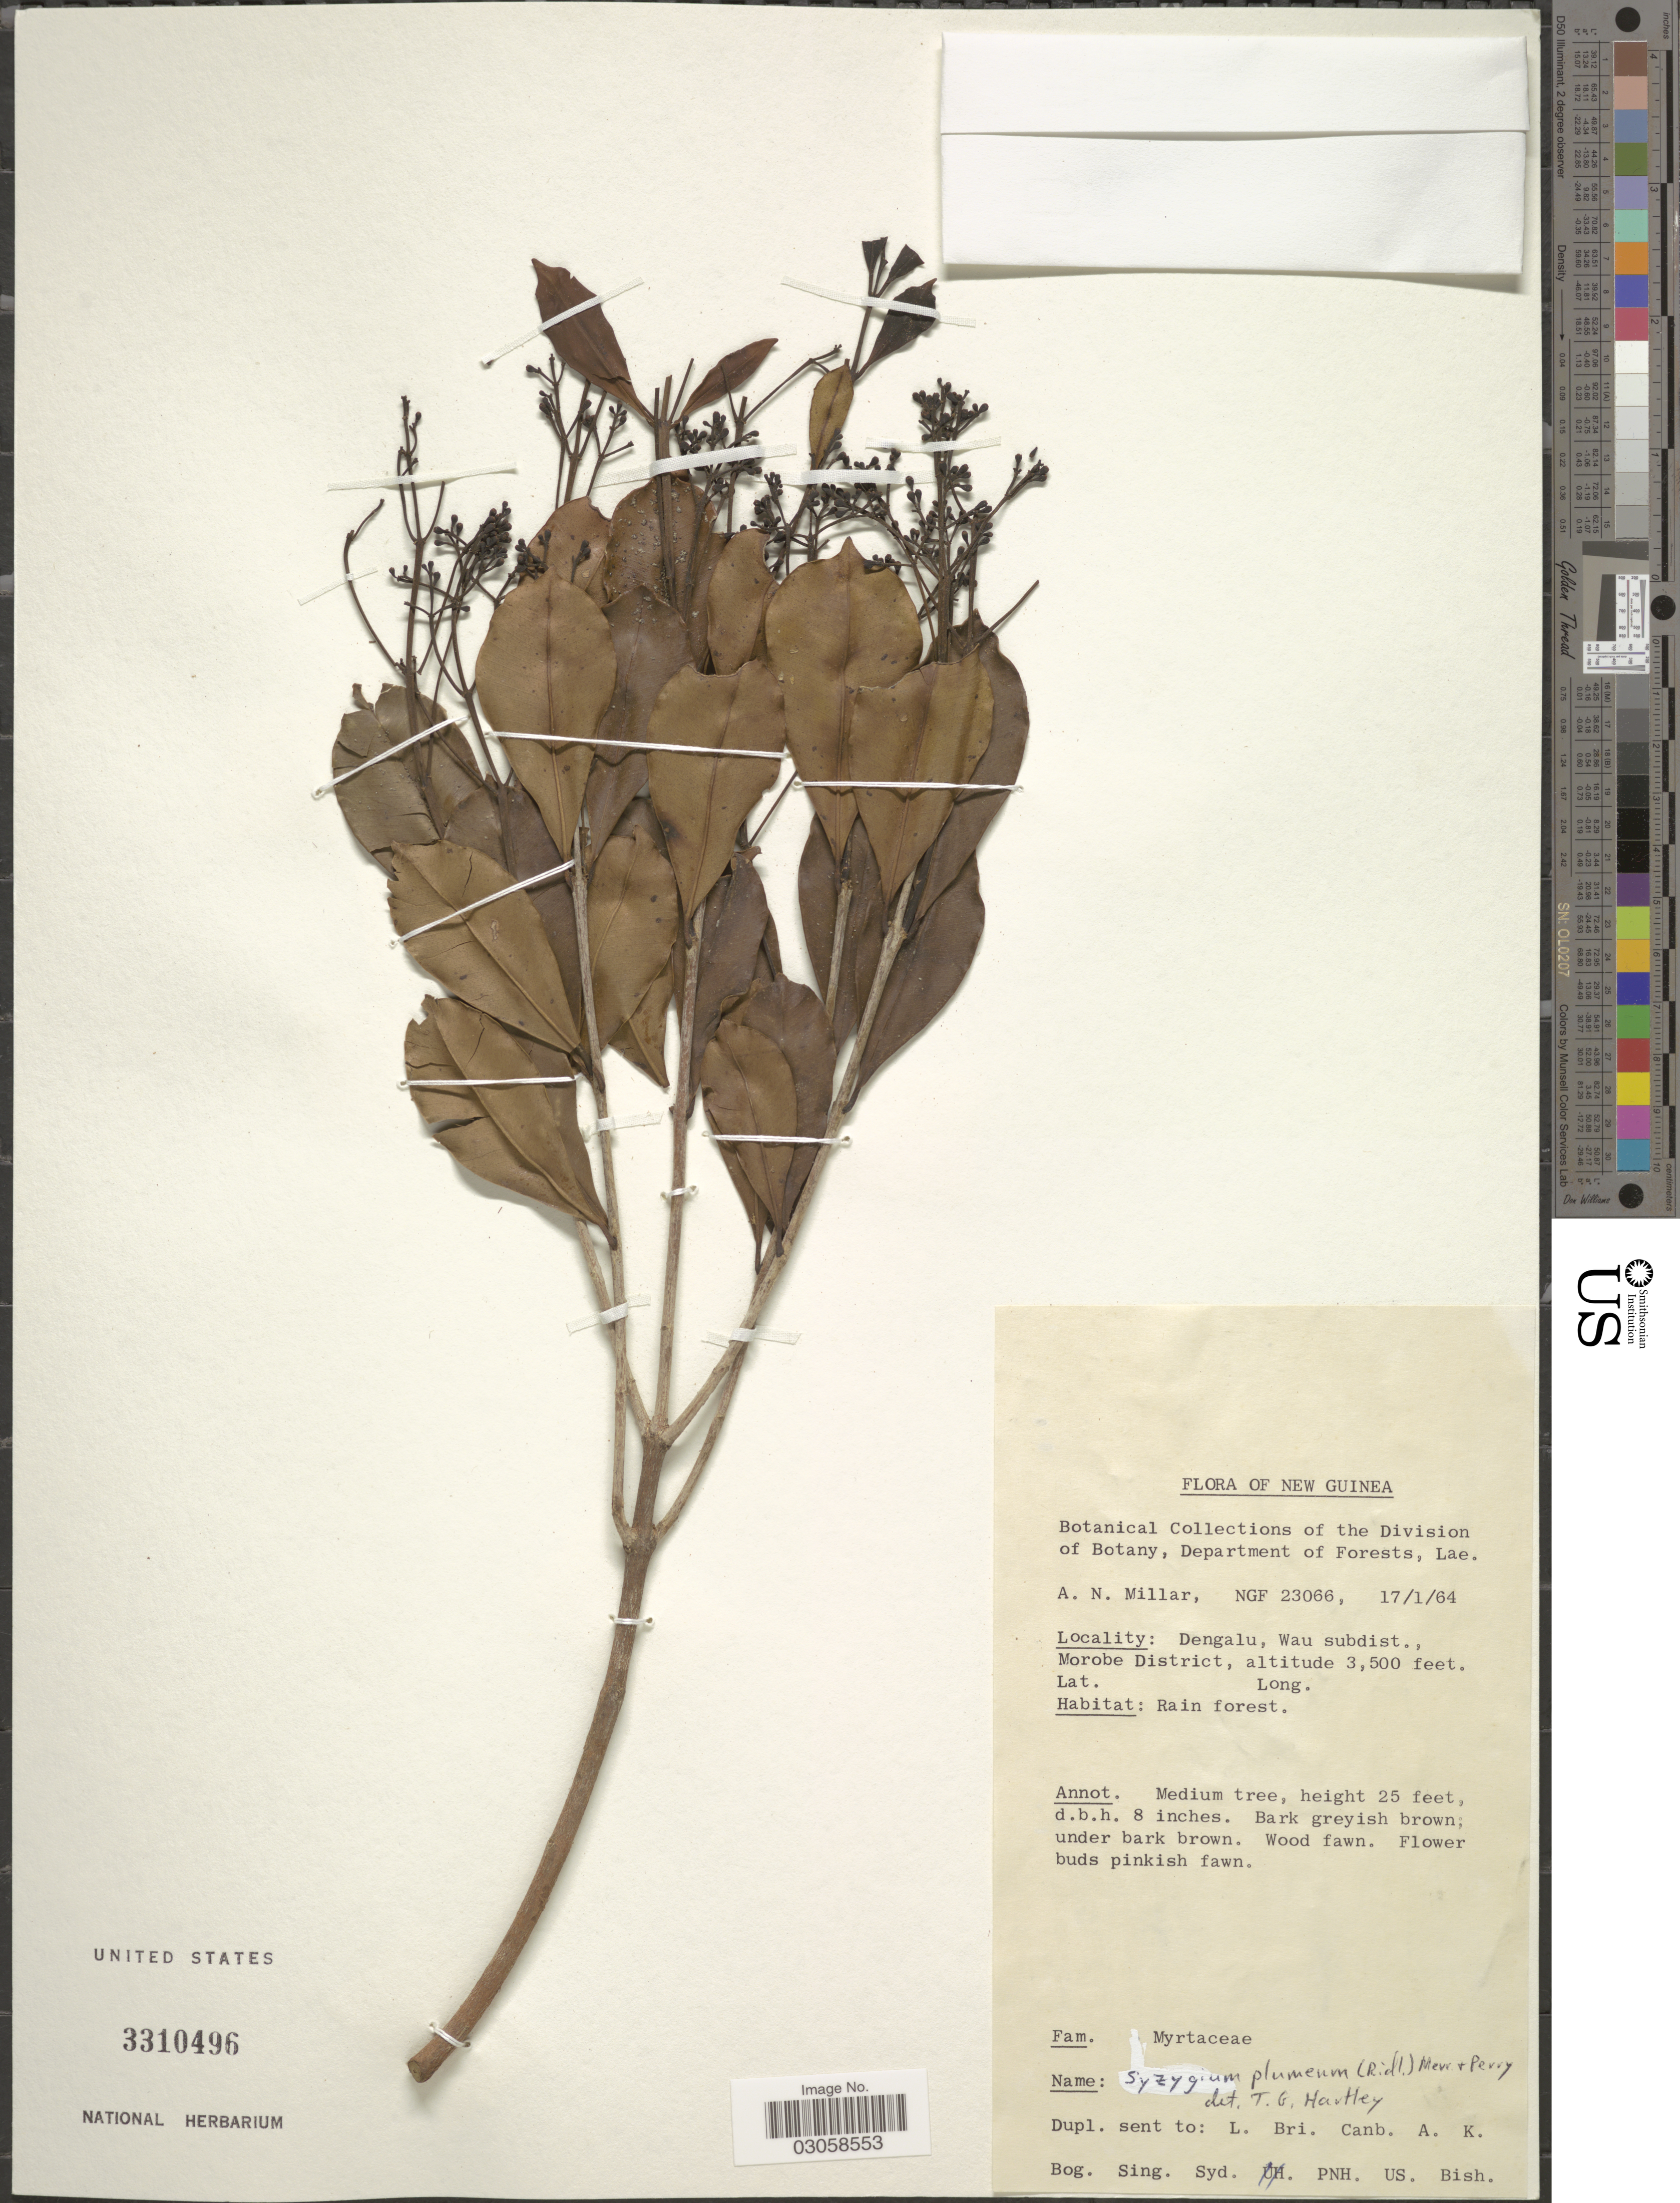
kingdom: Plantae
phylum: Tracheophyta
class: Magnoliopsida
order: Myrtales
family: Myrtaceae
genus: Syzygium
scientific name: Syzygium plumeum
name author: (Ridl.) Merr. & L.M. Perry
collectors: A. Millar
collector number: NGF 23066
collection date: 1964-01-17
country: Papua New Guinea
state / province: Morobe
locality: New Guinea. Dengalu, Wau subdist., Morobe District.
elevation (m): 1067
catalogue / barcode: US 3310496